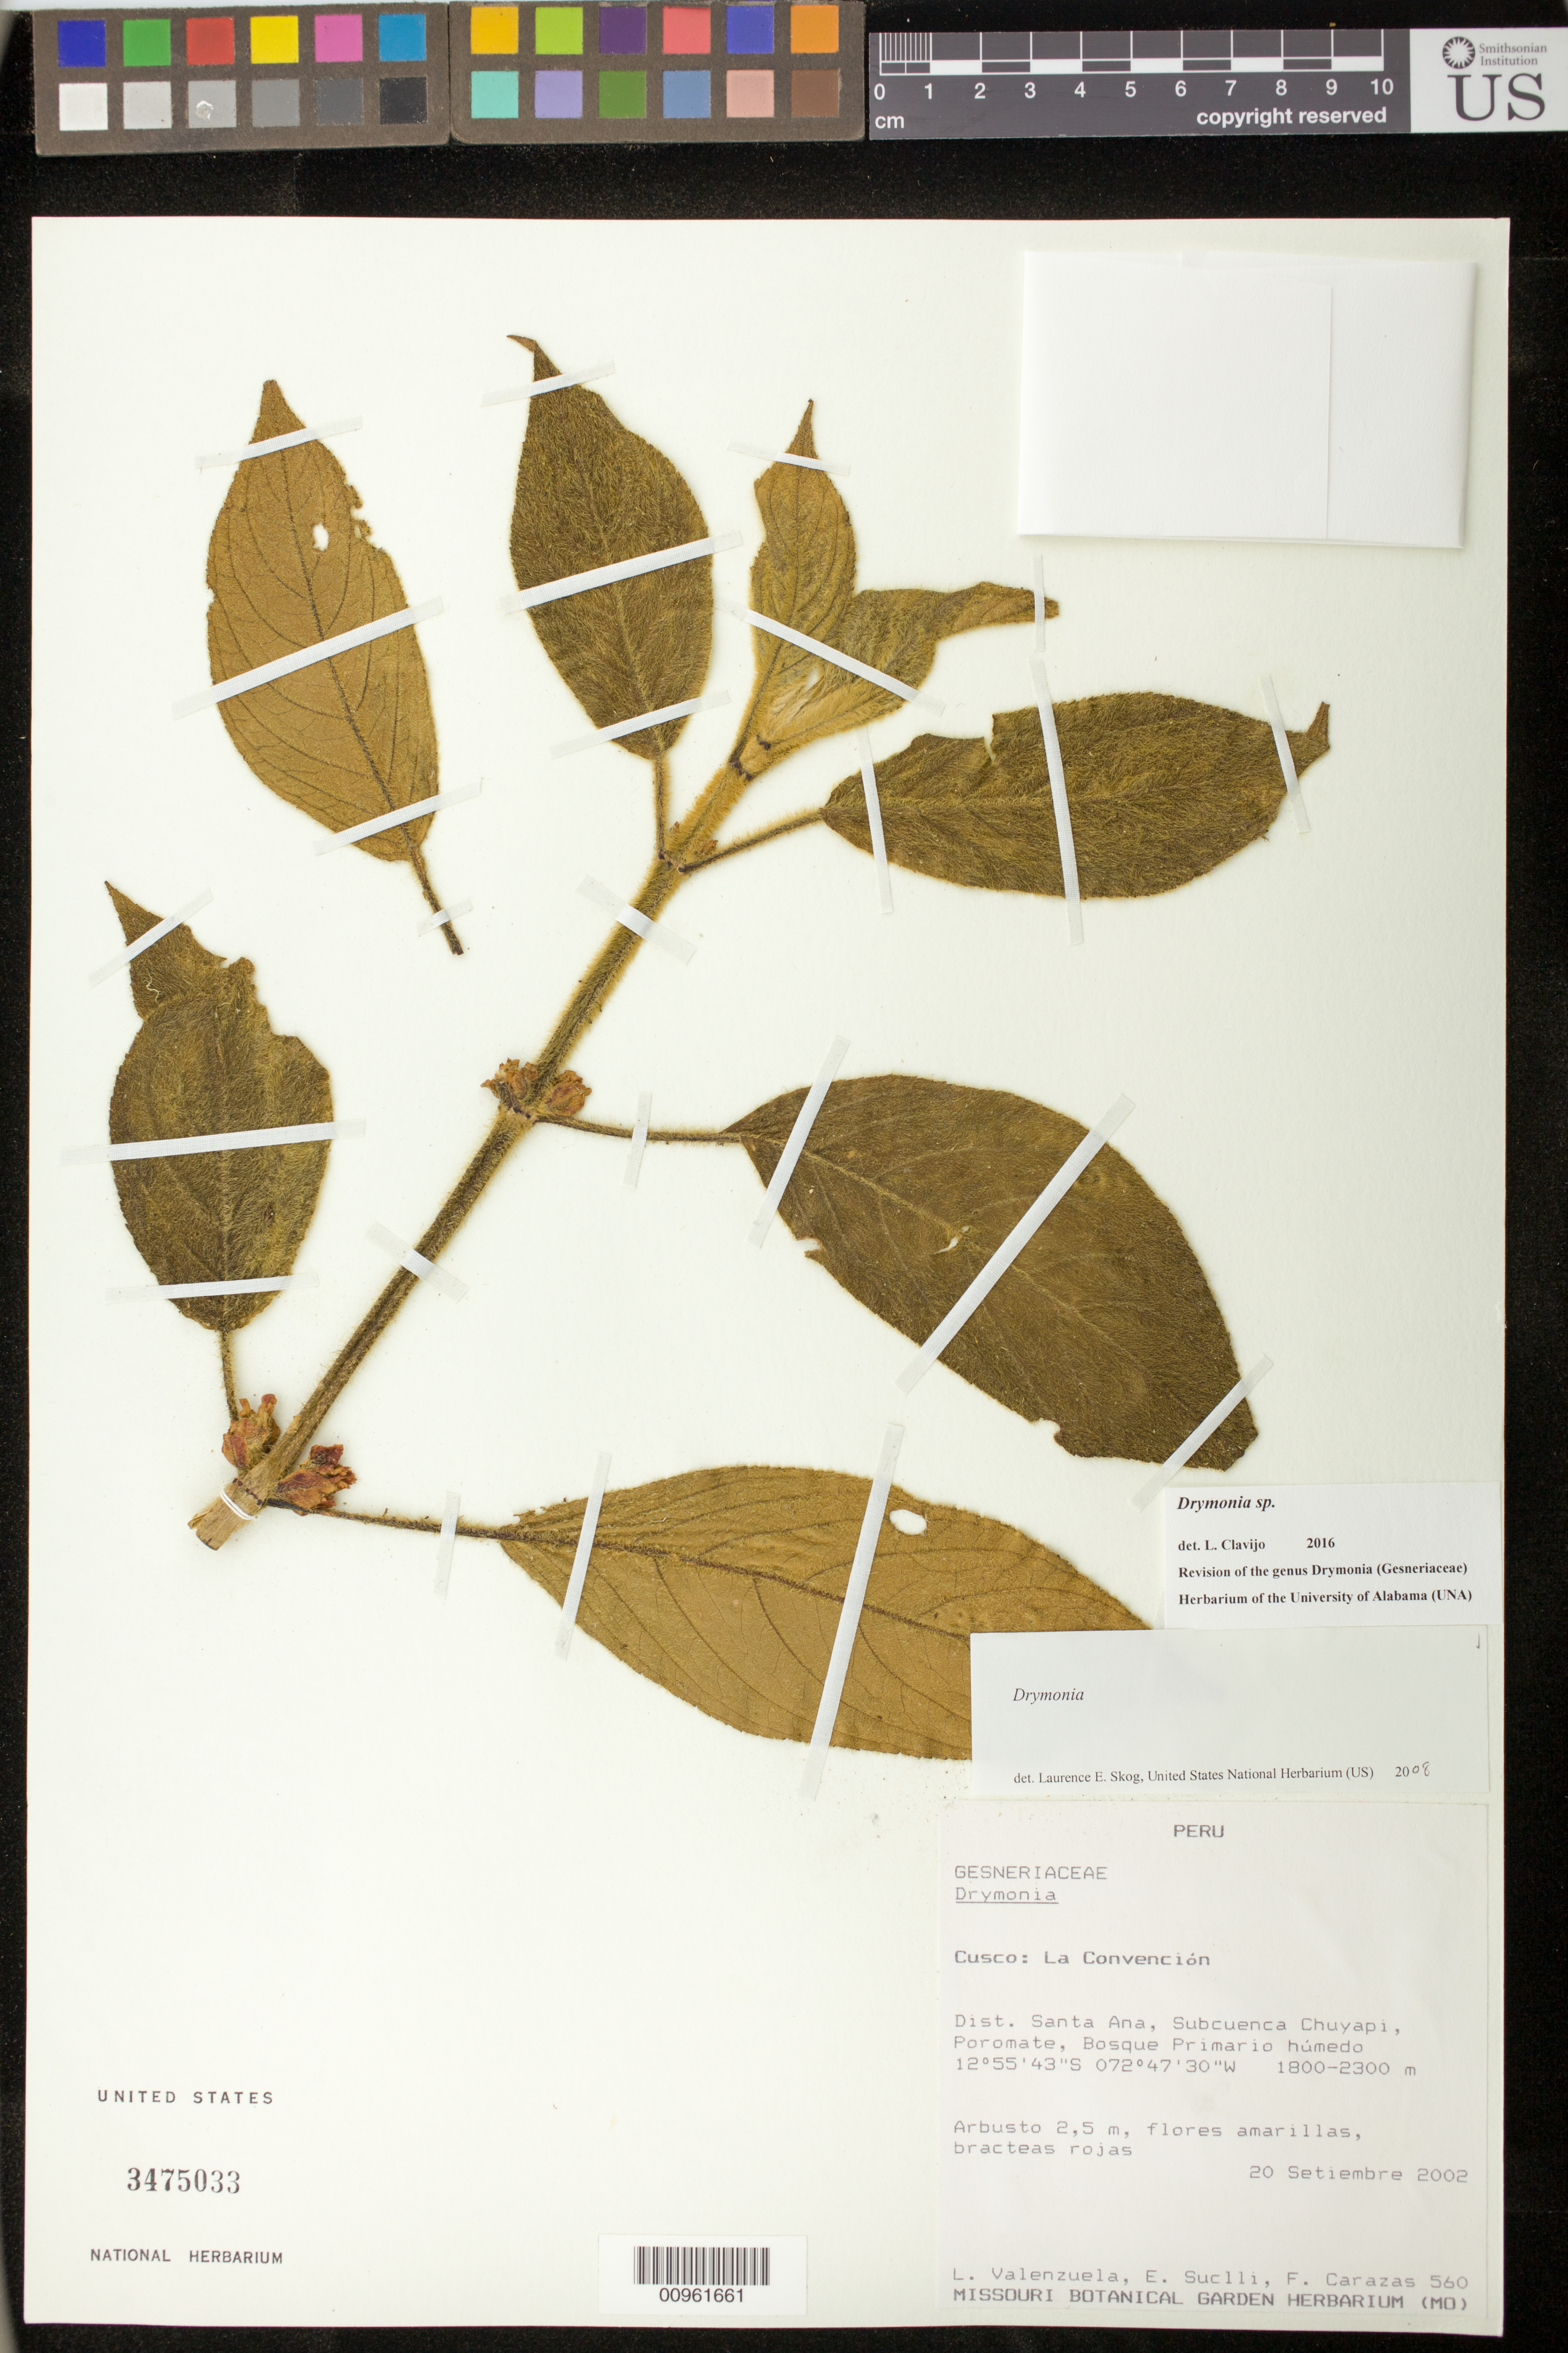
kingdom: Plantae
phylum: Tracheophyta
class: Magnoliopsida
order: Lamiales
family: Gesneriaceae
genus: Drymonia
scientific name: Drymonia sp.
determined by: Skog, Laurence E.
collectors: L. Valenzuela, E. Suclli & F. Carazas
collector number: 560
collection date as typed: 20 Sep 2002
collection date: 2002-09-20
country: Peru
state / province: Cusco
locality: Cusco: La Convención. Dist. Santa Ana, Subcuenca, Chuyapi, Poromate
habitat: Bosque húmedo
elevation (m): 1800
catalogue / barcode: US 3475033